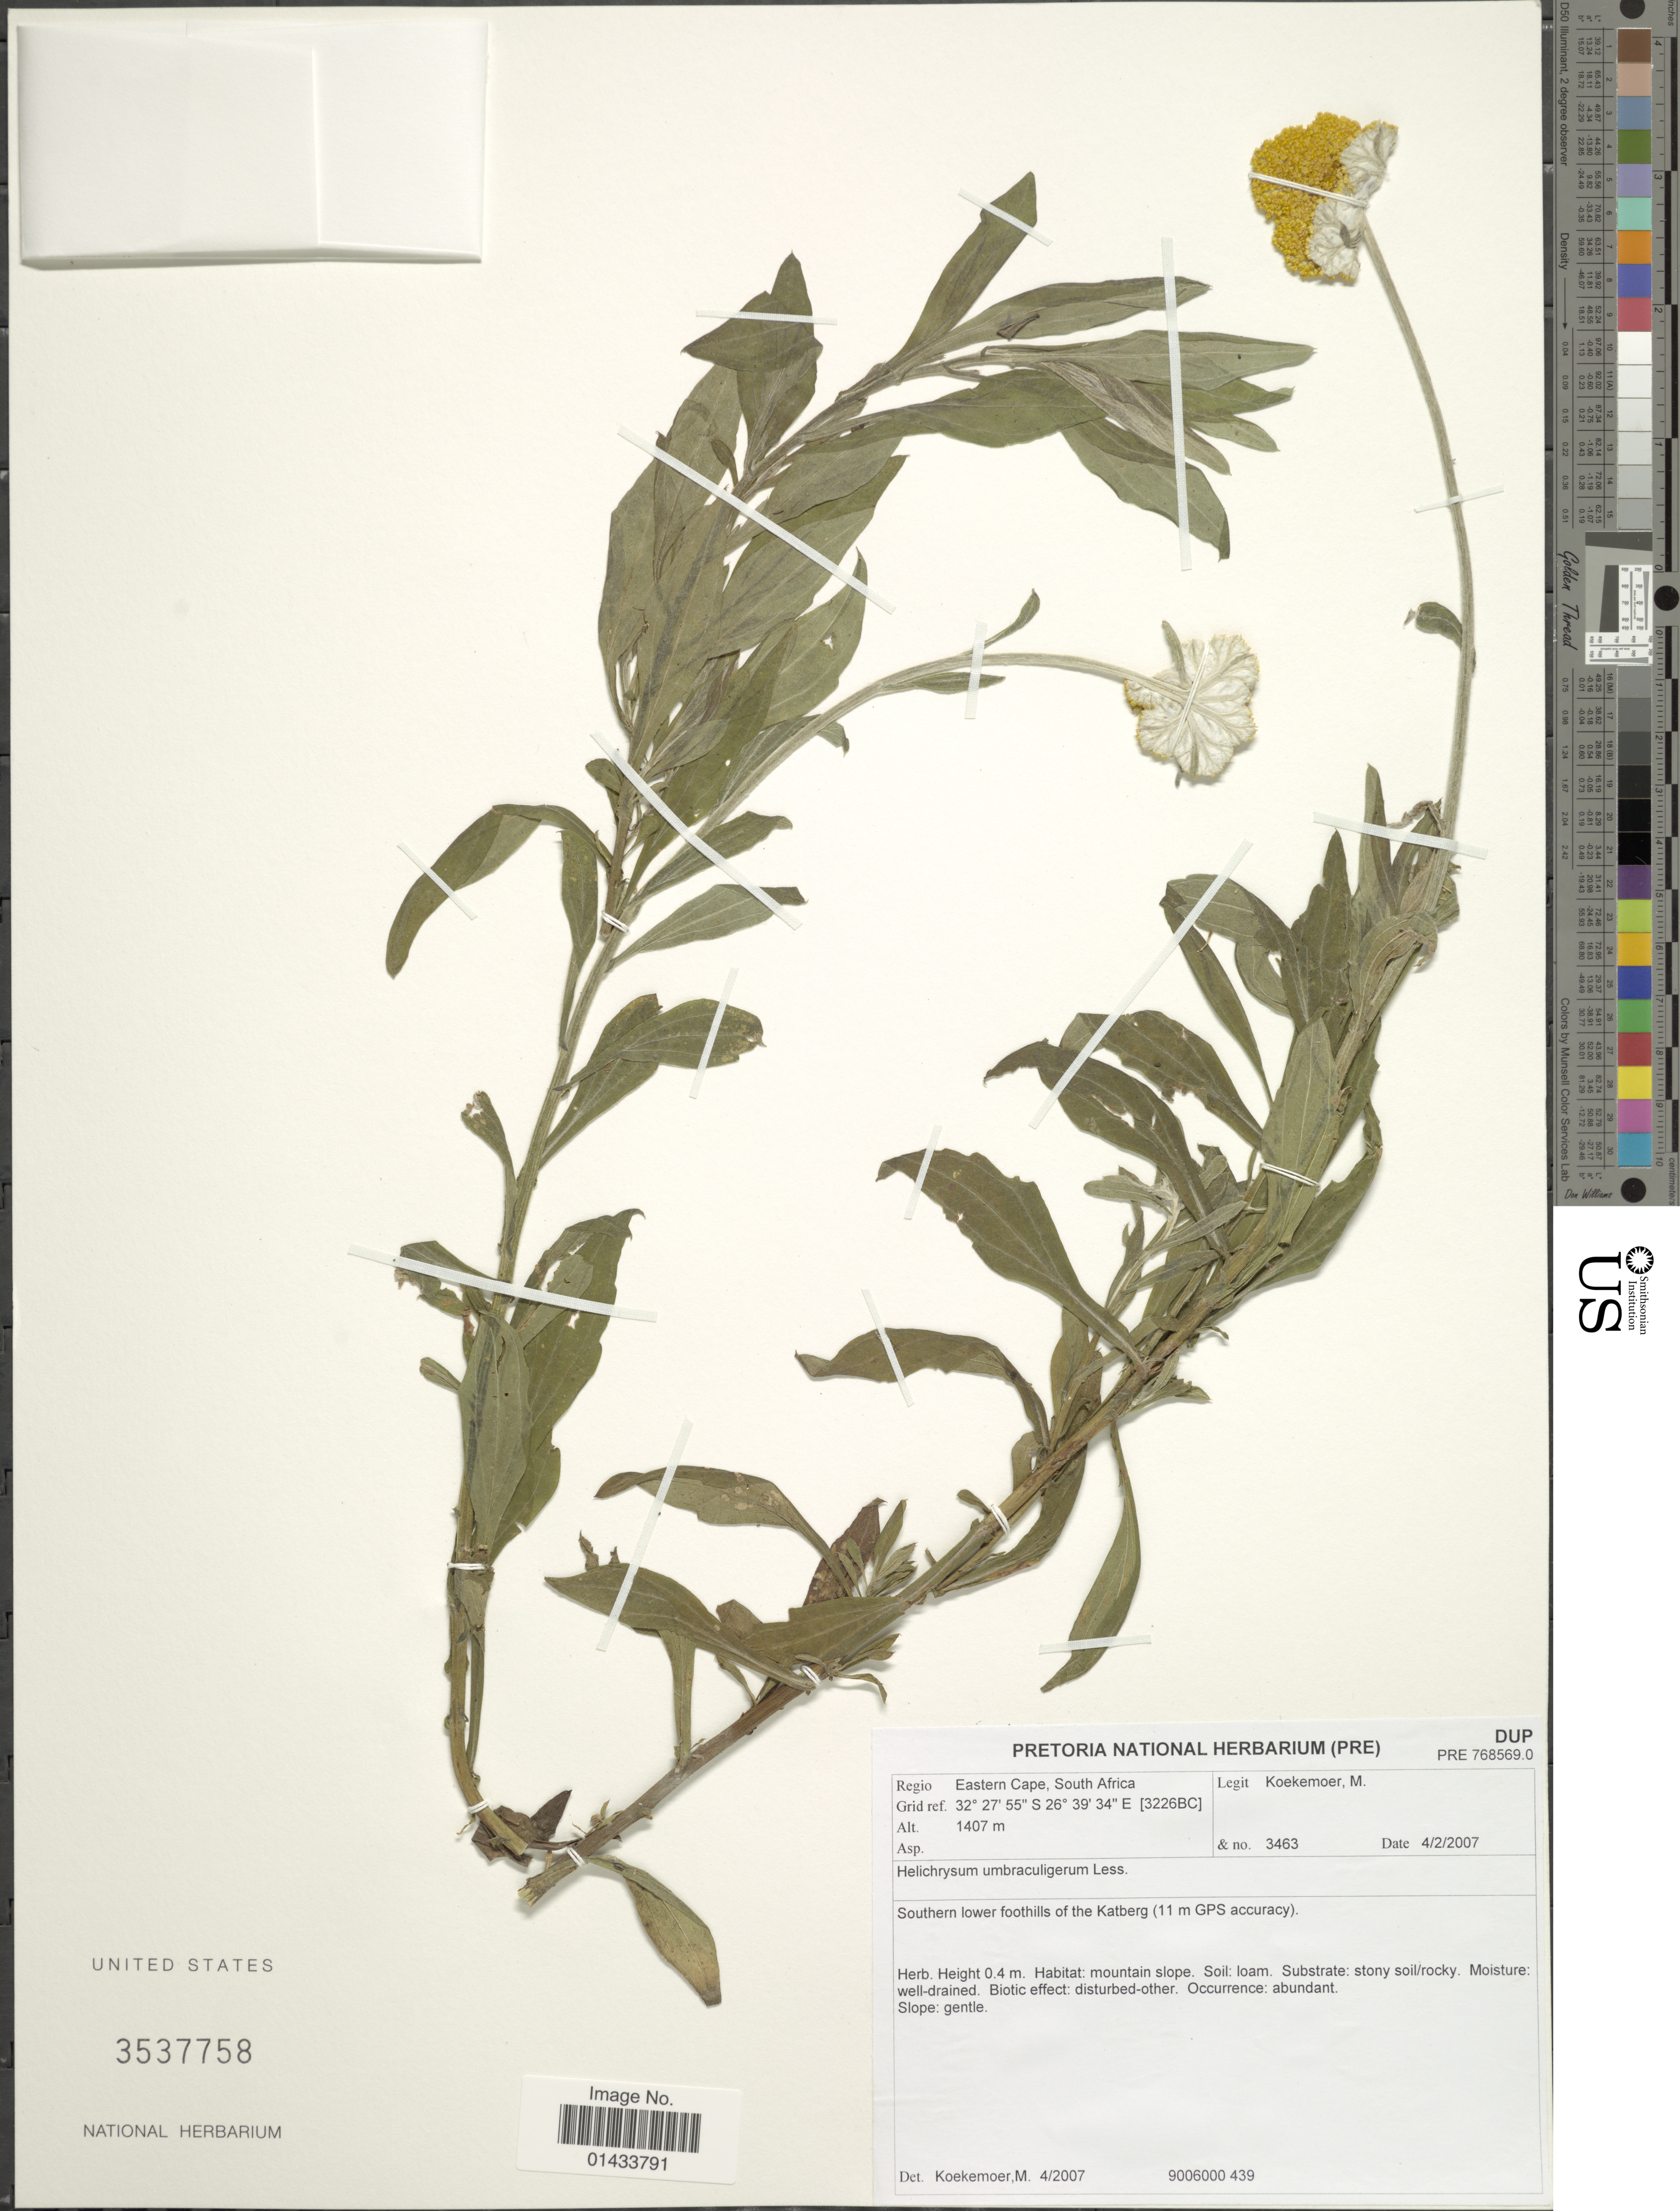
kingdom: Plantae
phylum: Tracheophyta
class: Magnoliopsida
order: Asterales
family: Asteraceae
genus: Helichrysum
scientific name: Helichrysum umbraculigerum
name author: Less.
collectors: M. Koekemoer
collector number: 3463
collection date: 2007-02-04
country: South Africa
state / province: Eastern Cape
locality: Regio Eastern Cape, South Africa, Grid ref. [3226BC], Southern lower foothills of the Katberg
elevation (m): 1407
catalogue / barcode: US 3537758